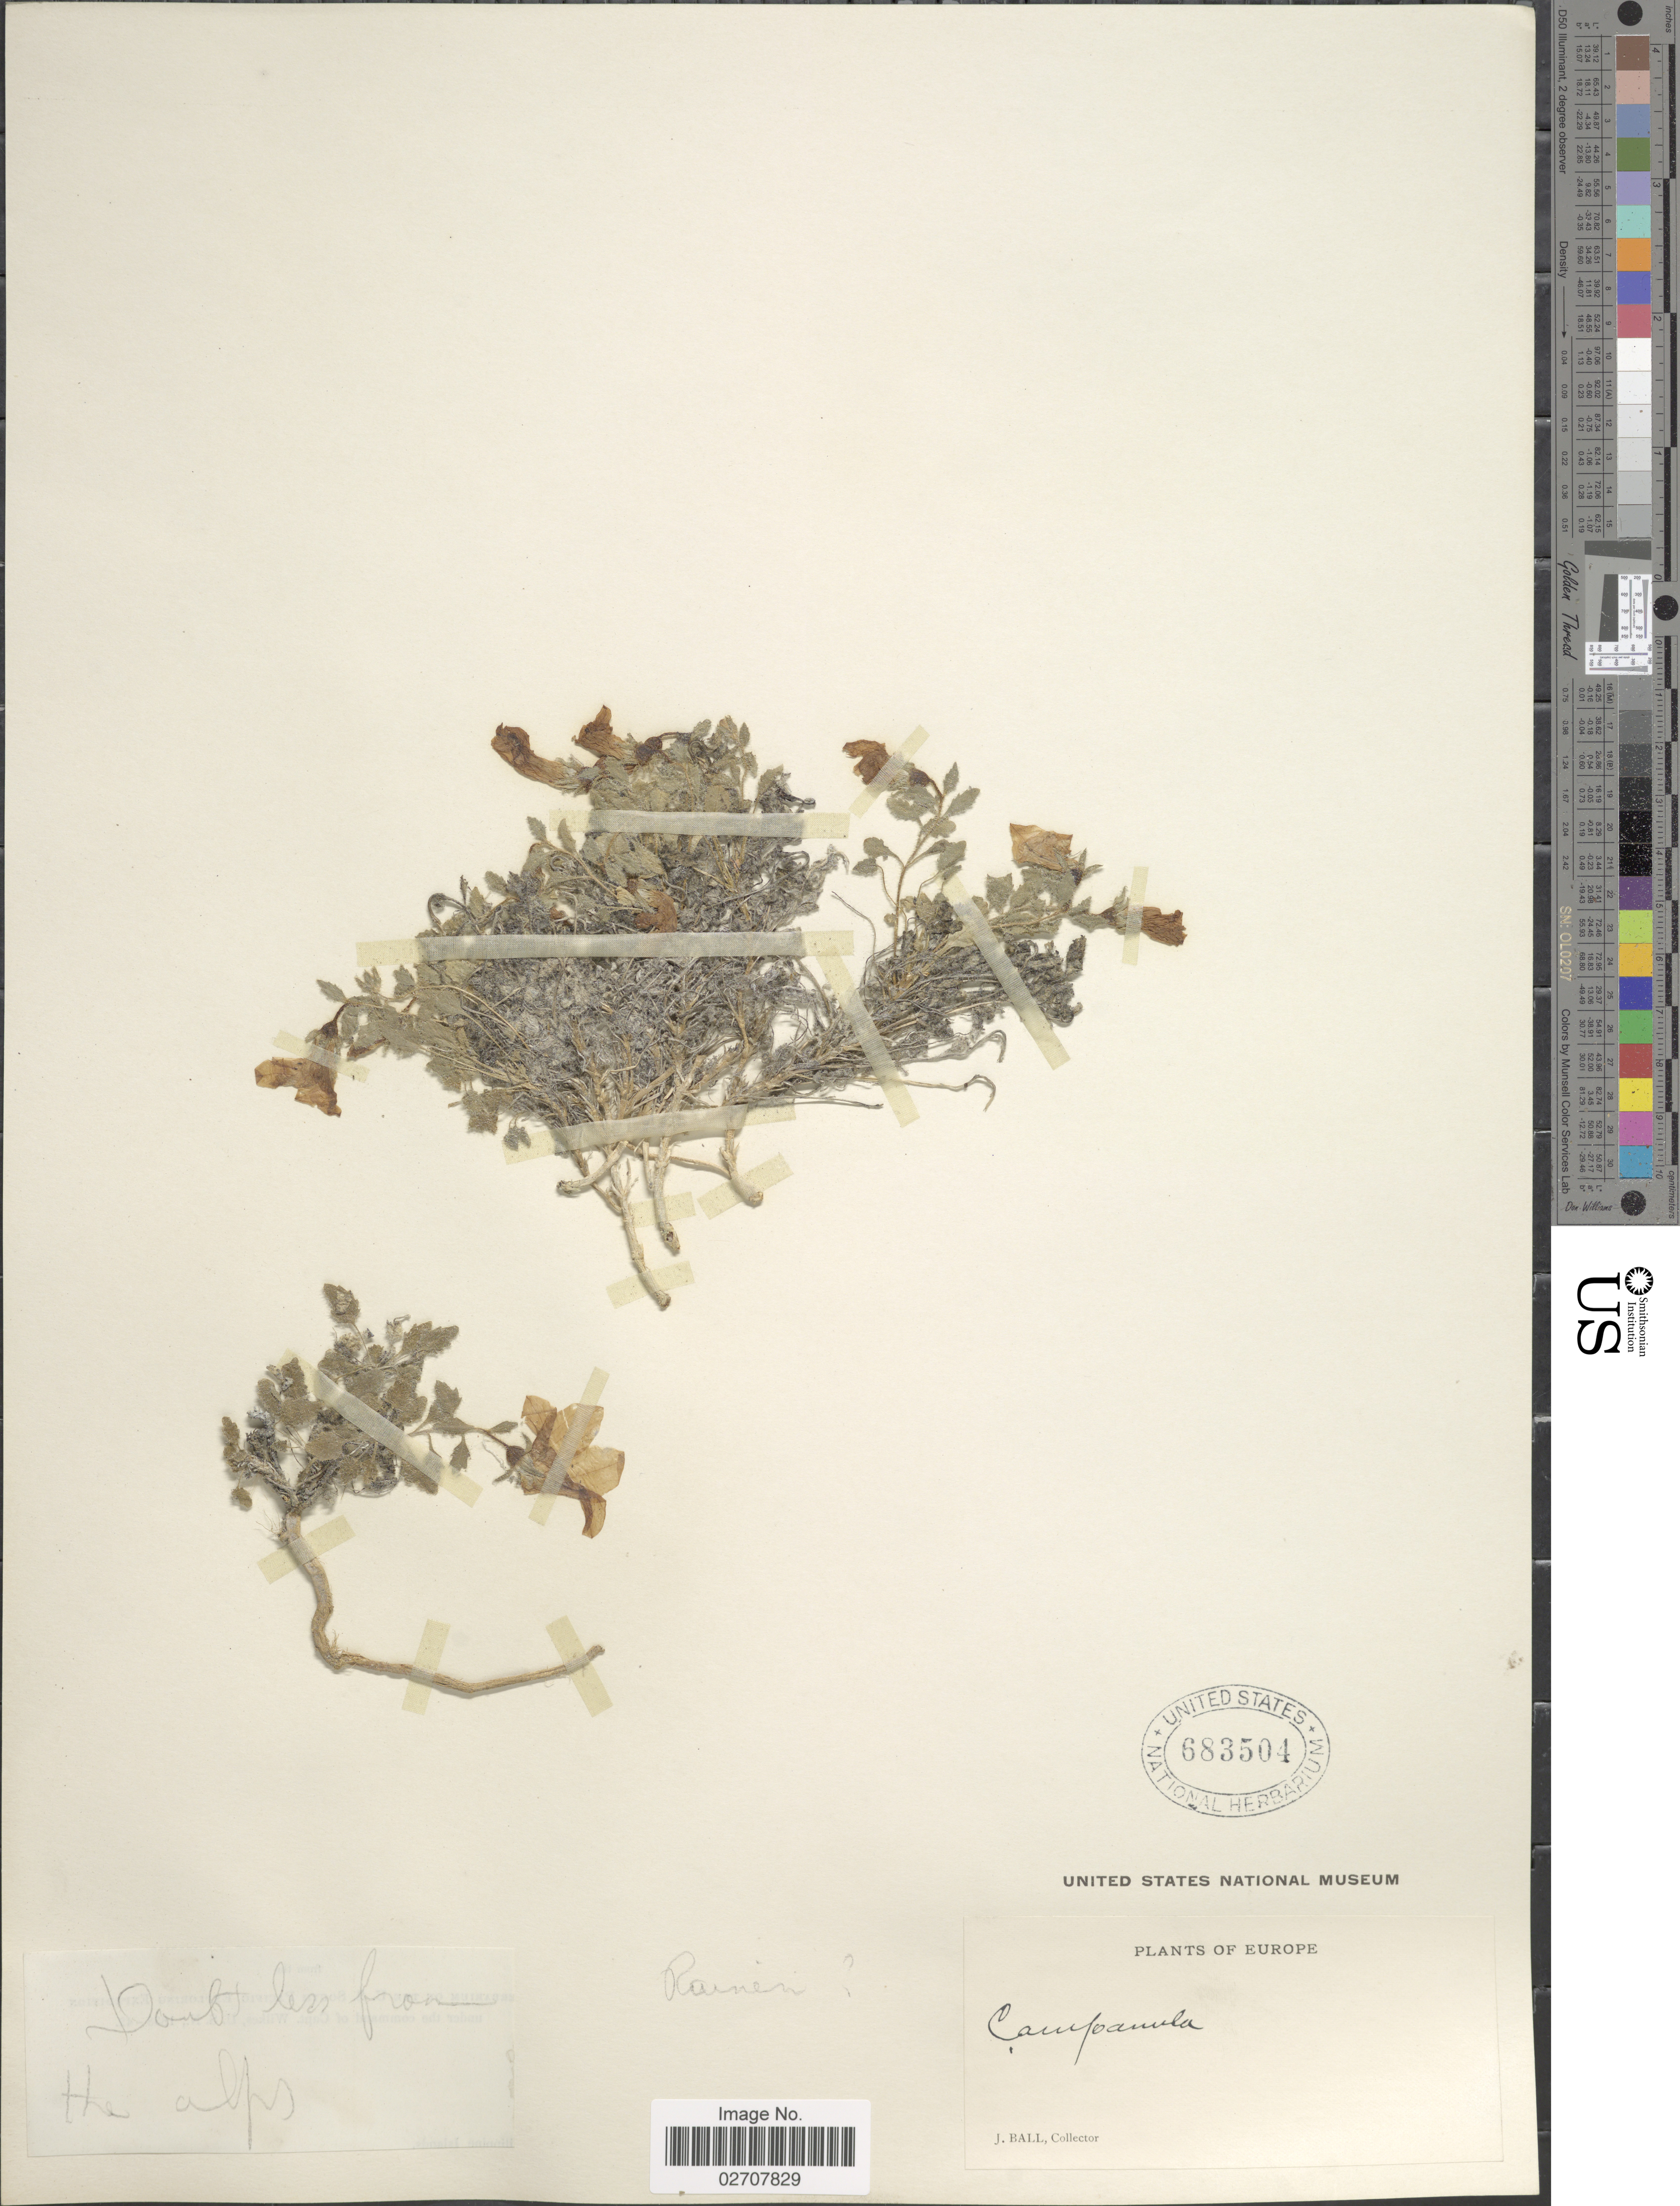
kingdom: Plantae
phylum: Tracheophyta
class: Magnoliopsida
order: Asterales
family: Campanulaceae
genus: Campanula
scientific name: Campanula morettiana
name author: Rchb.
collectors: J. Ball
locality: Europe. The alps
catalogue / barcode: US 683504